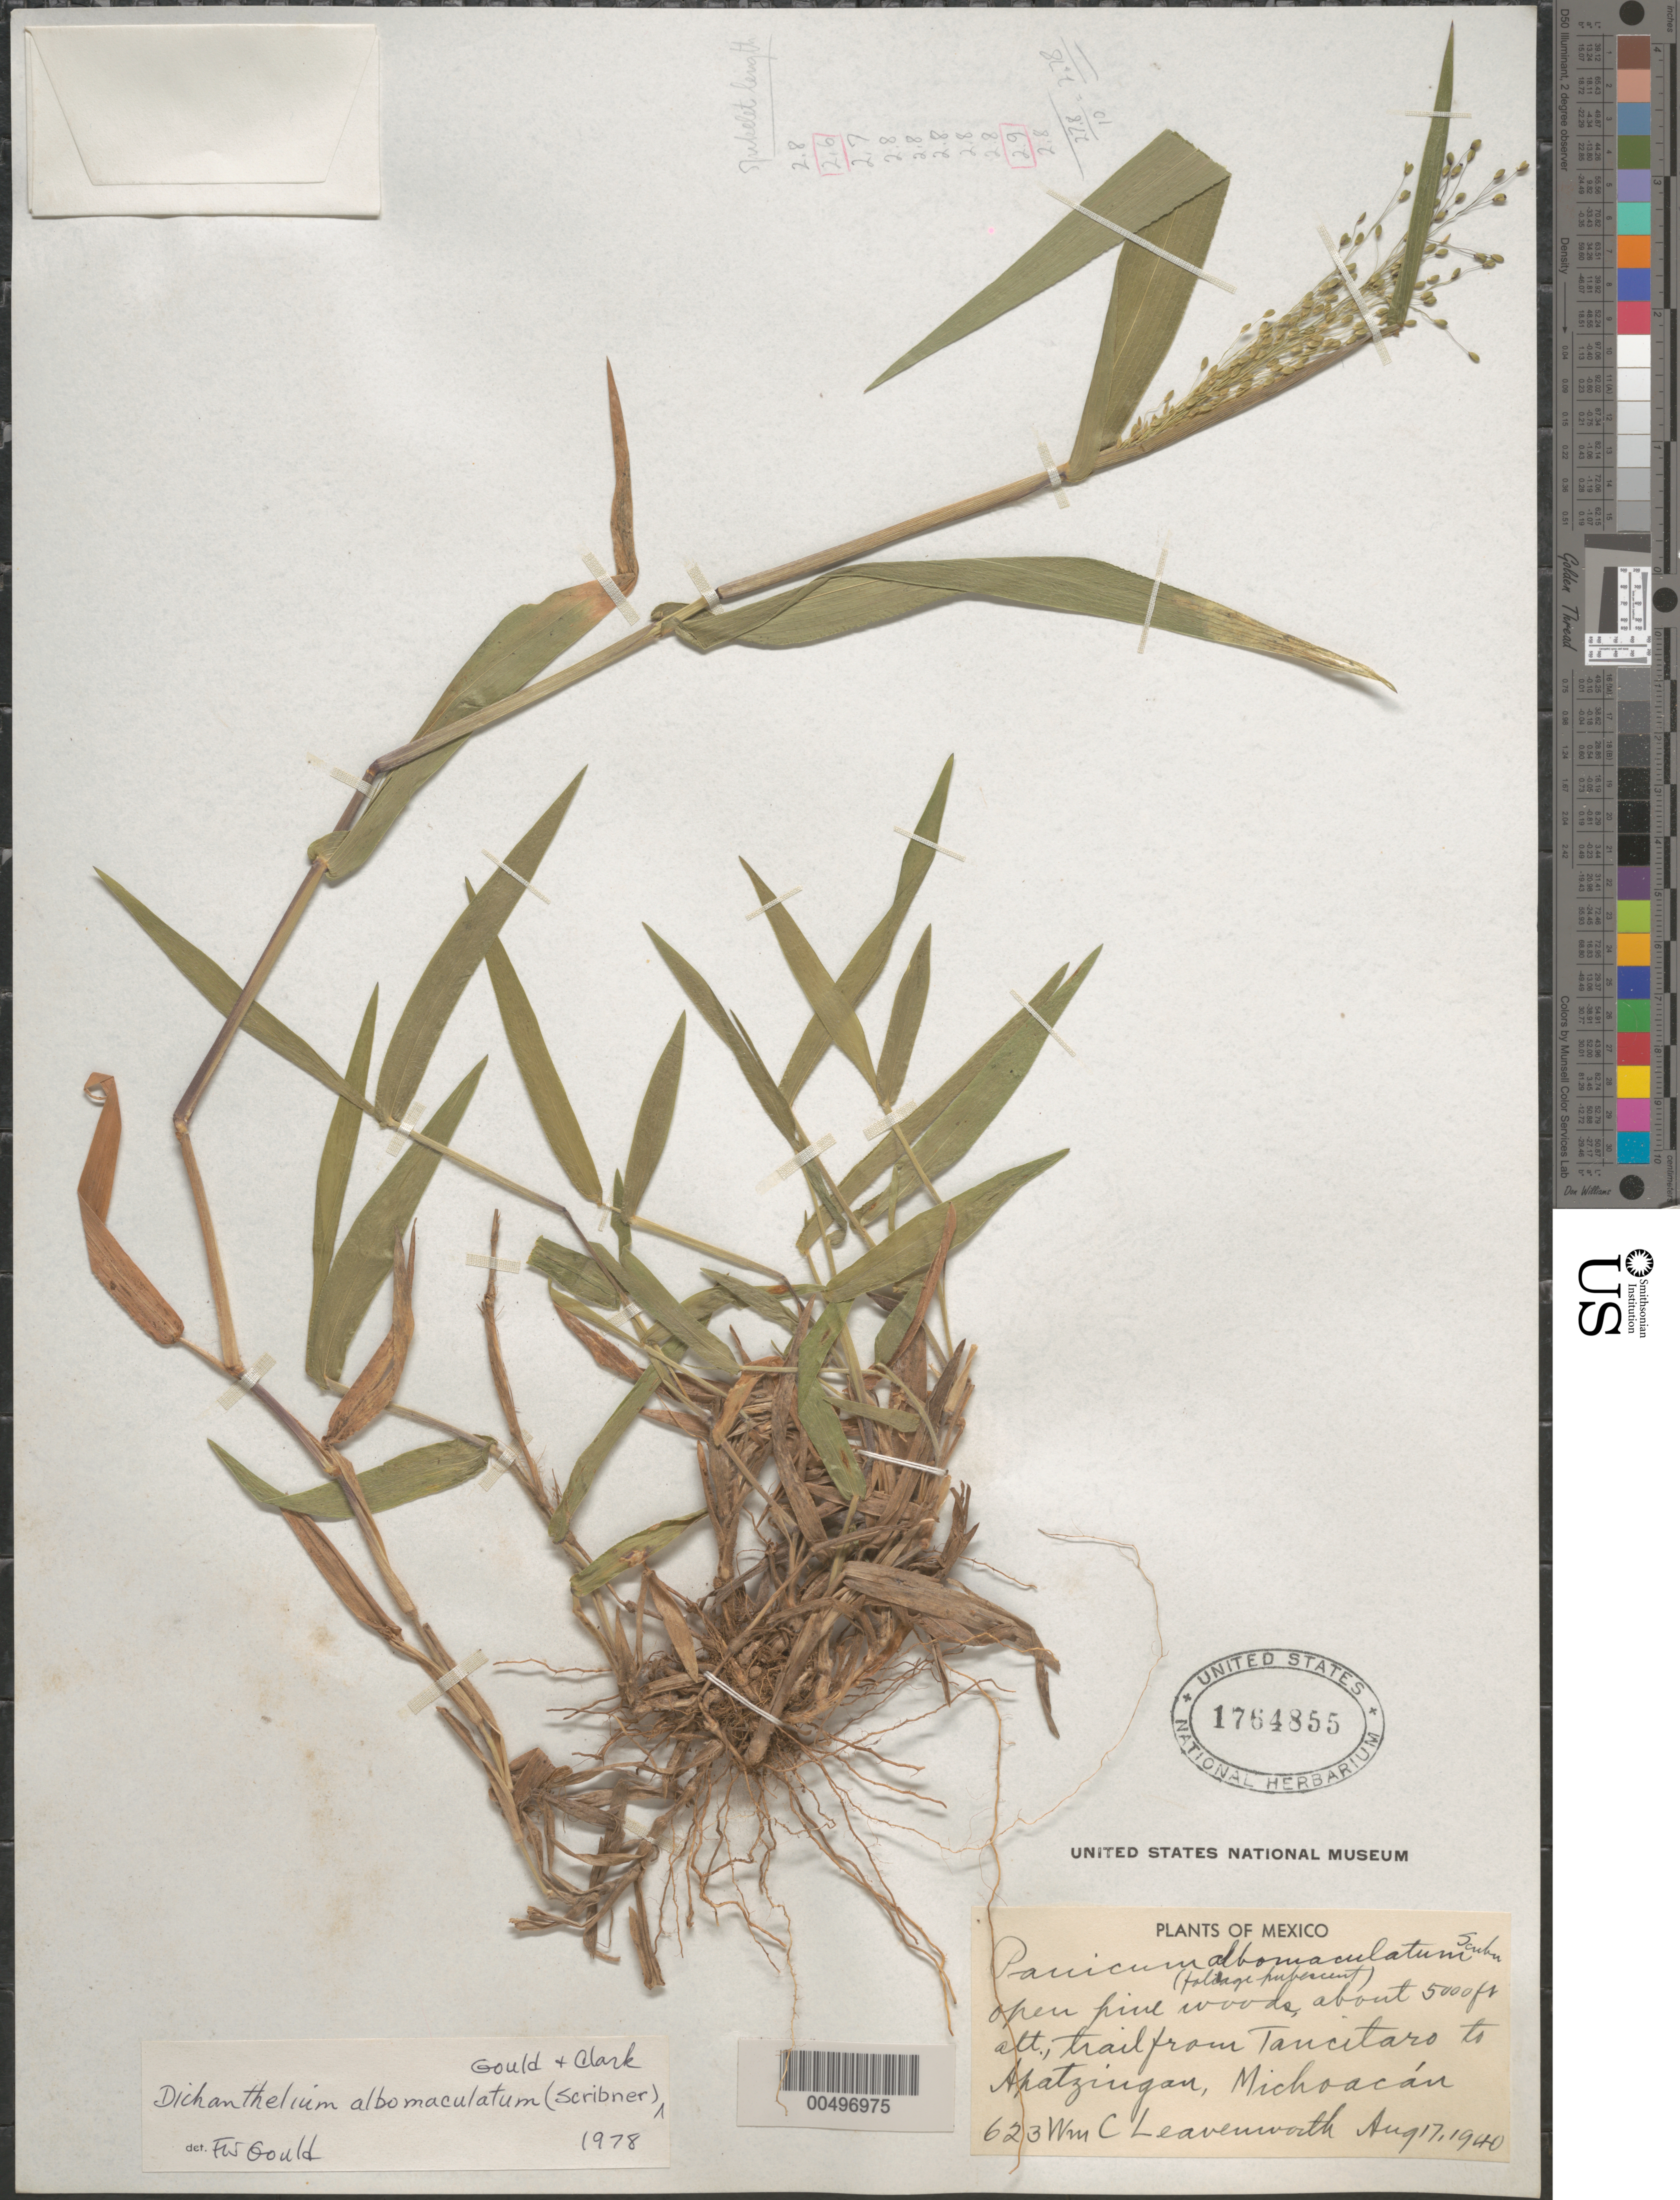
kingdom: Plantae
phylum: Tracheophyta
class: Liliopsida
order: Poales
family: Poaceae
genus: Dichanthelium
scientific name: Dichanthelium albomaculatum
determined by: Gould, F. W.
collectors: W. C. Leavenworth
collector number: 623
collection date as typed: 17 Aug 1940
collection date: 1940-08-17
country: Mexico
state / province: Michoacán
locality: Trail from Tancitaro to Apatzingan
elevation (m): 1524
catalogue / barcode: US 1764855